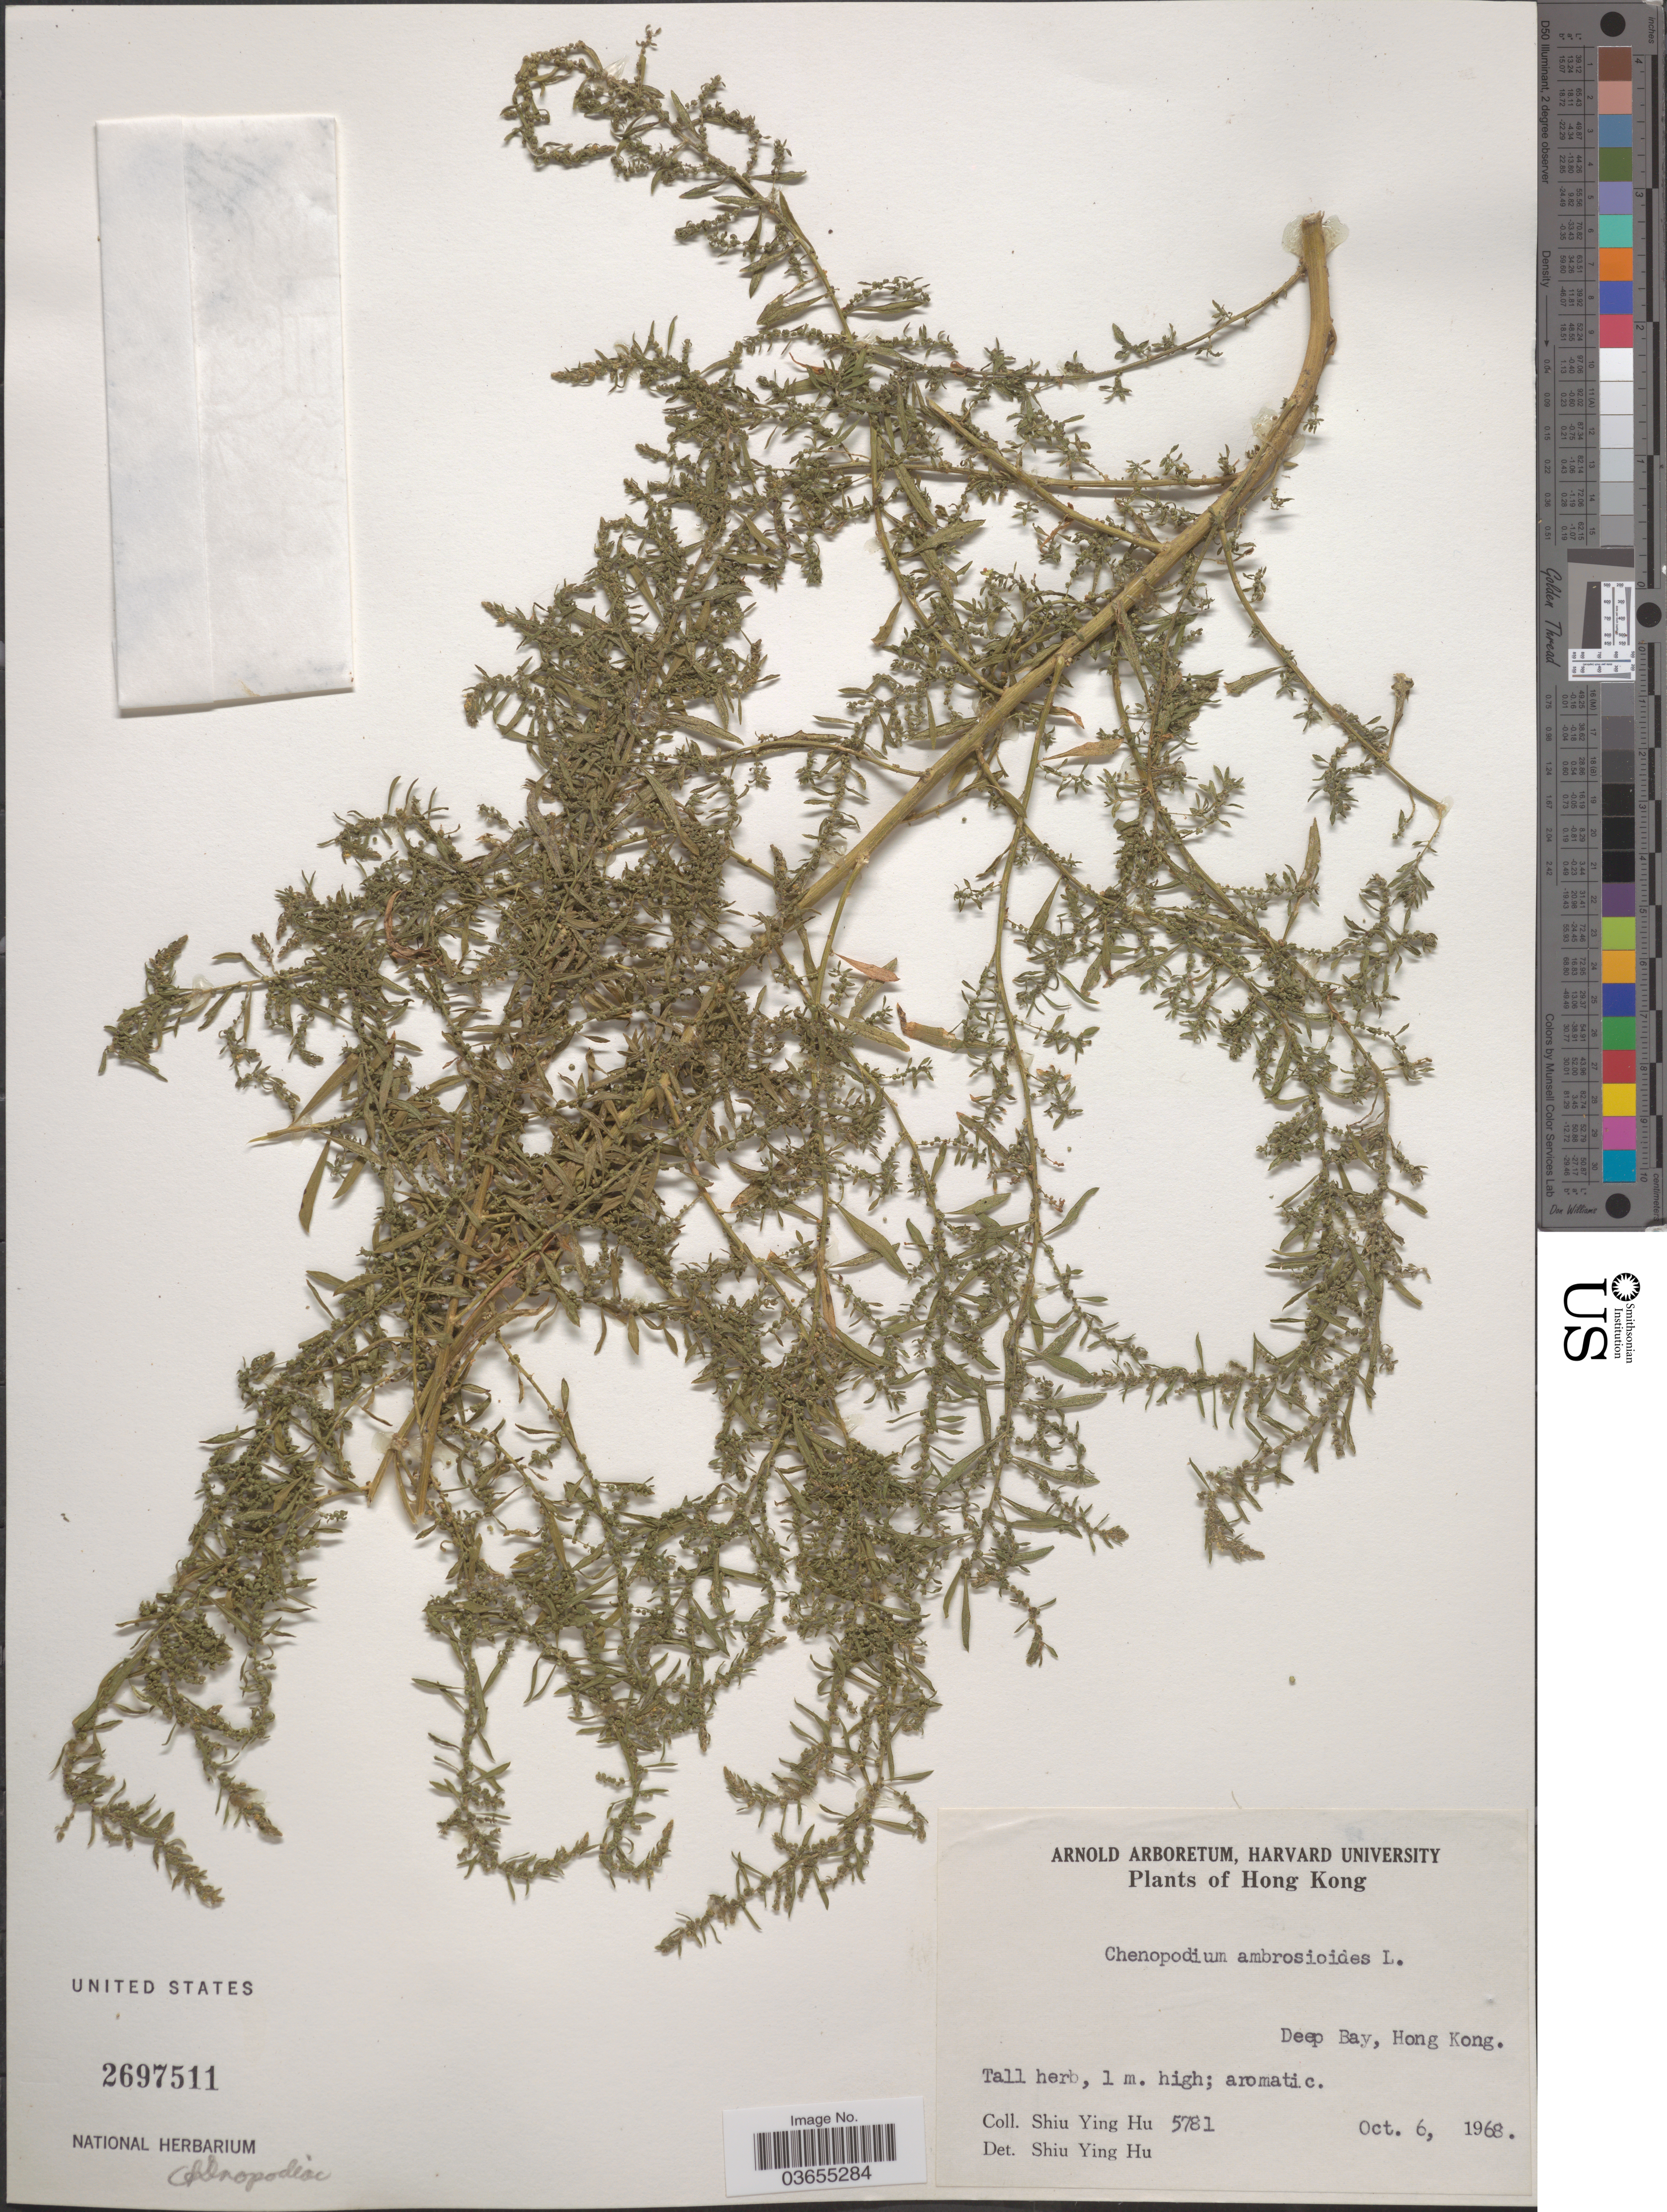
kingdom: Plantae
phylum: Tracheophyta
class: Magnoliopsida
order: Caryophyllales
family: Amaranthaceae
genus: Chenopodium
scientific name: Chenopodium ambrosioides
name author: L.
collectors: S. Y. Hu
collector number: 5781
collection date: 1968-10-06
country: China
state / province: Hong Kong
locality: Deep Bay.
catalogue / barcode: US 2697511